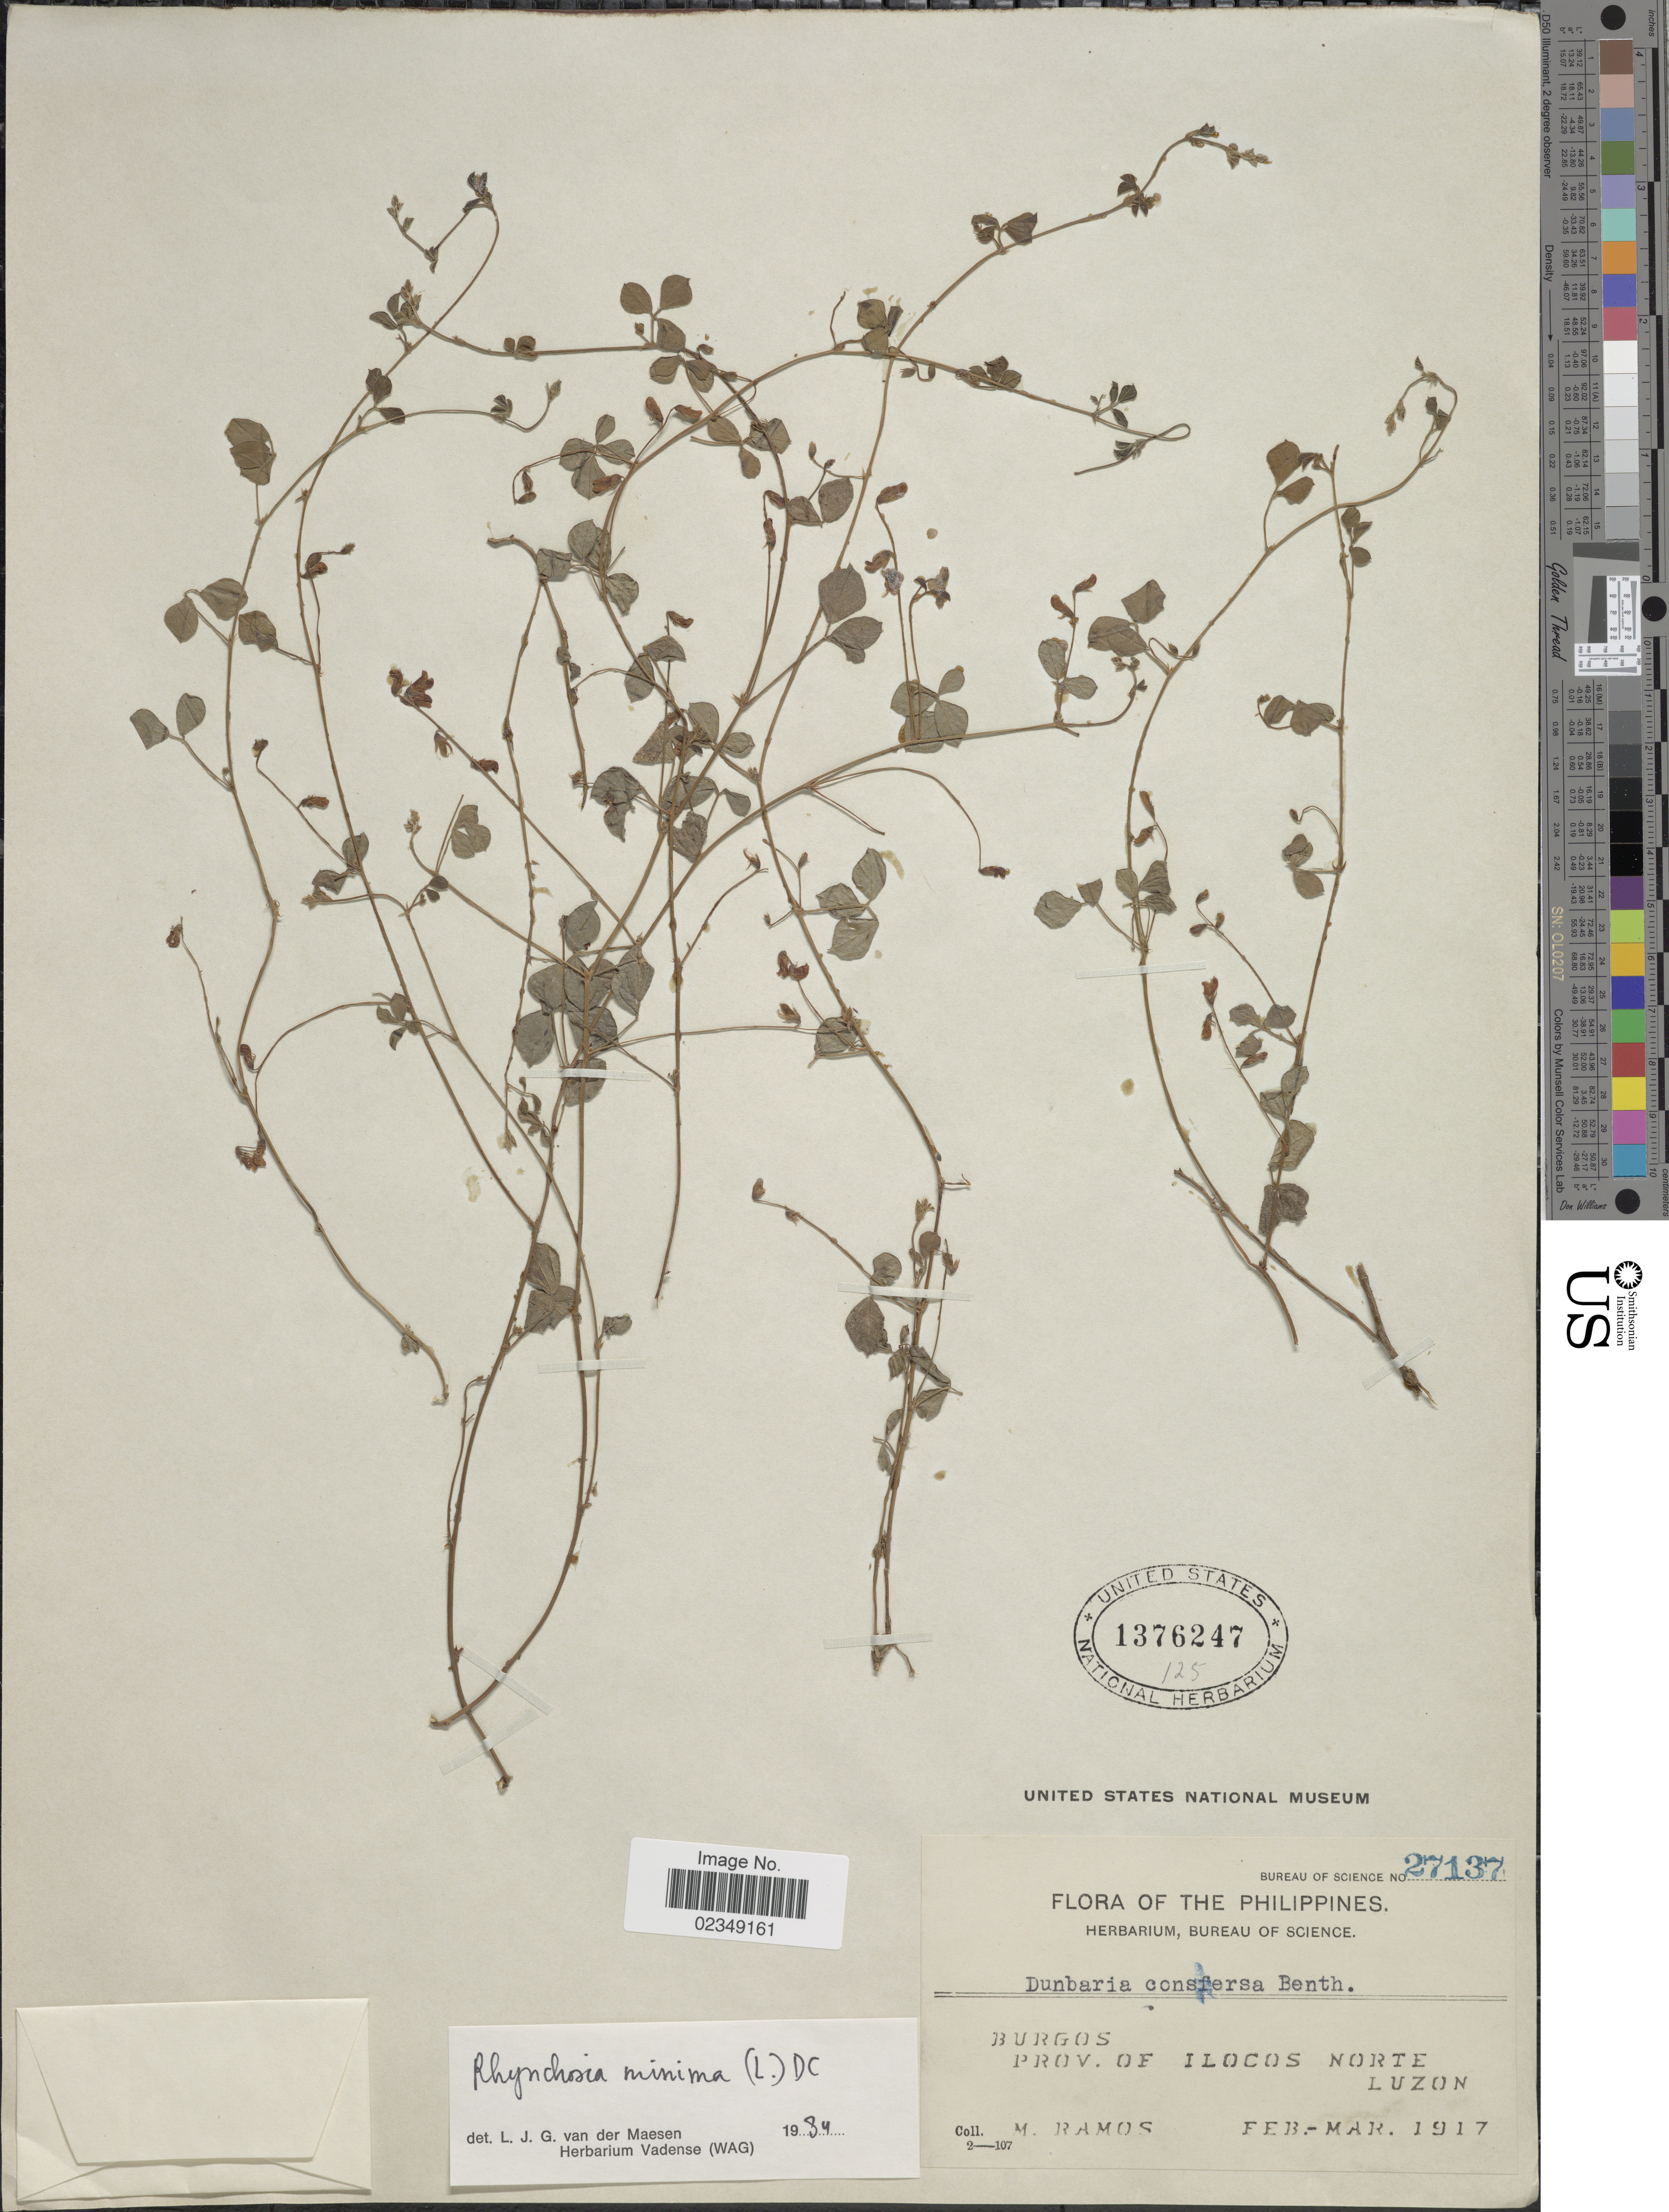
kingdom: Plantae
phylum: Tracheophyta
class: Magnoliopsida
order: Fabales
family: Fabaceae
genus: Rhynchosia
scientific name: Rhynchosia minima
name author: (L.) DC.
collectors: M. Ramos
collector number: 27137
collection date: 1917-02/1917-03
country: Philippines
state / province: Ilocos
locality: Burgos, Prov. of Ilocos Norte, Luzon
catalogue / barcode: US 1376247